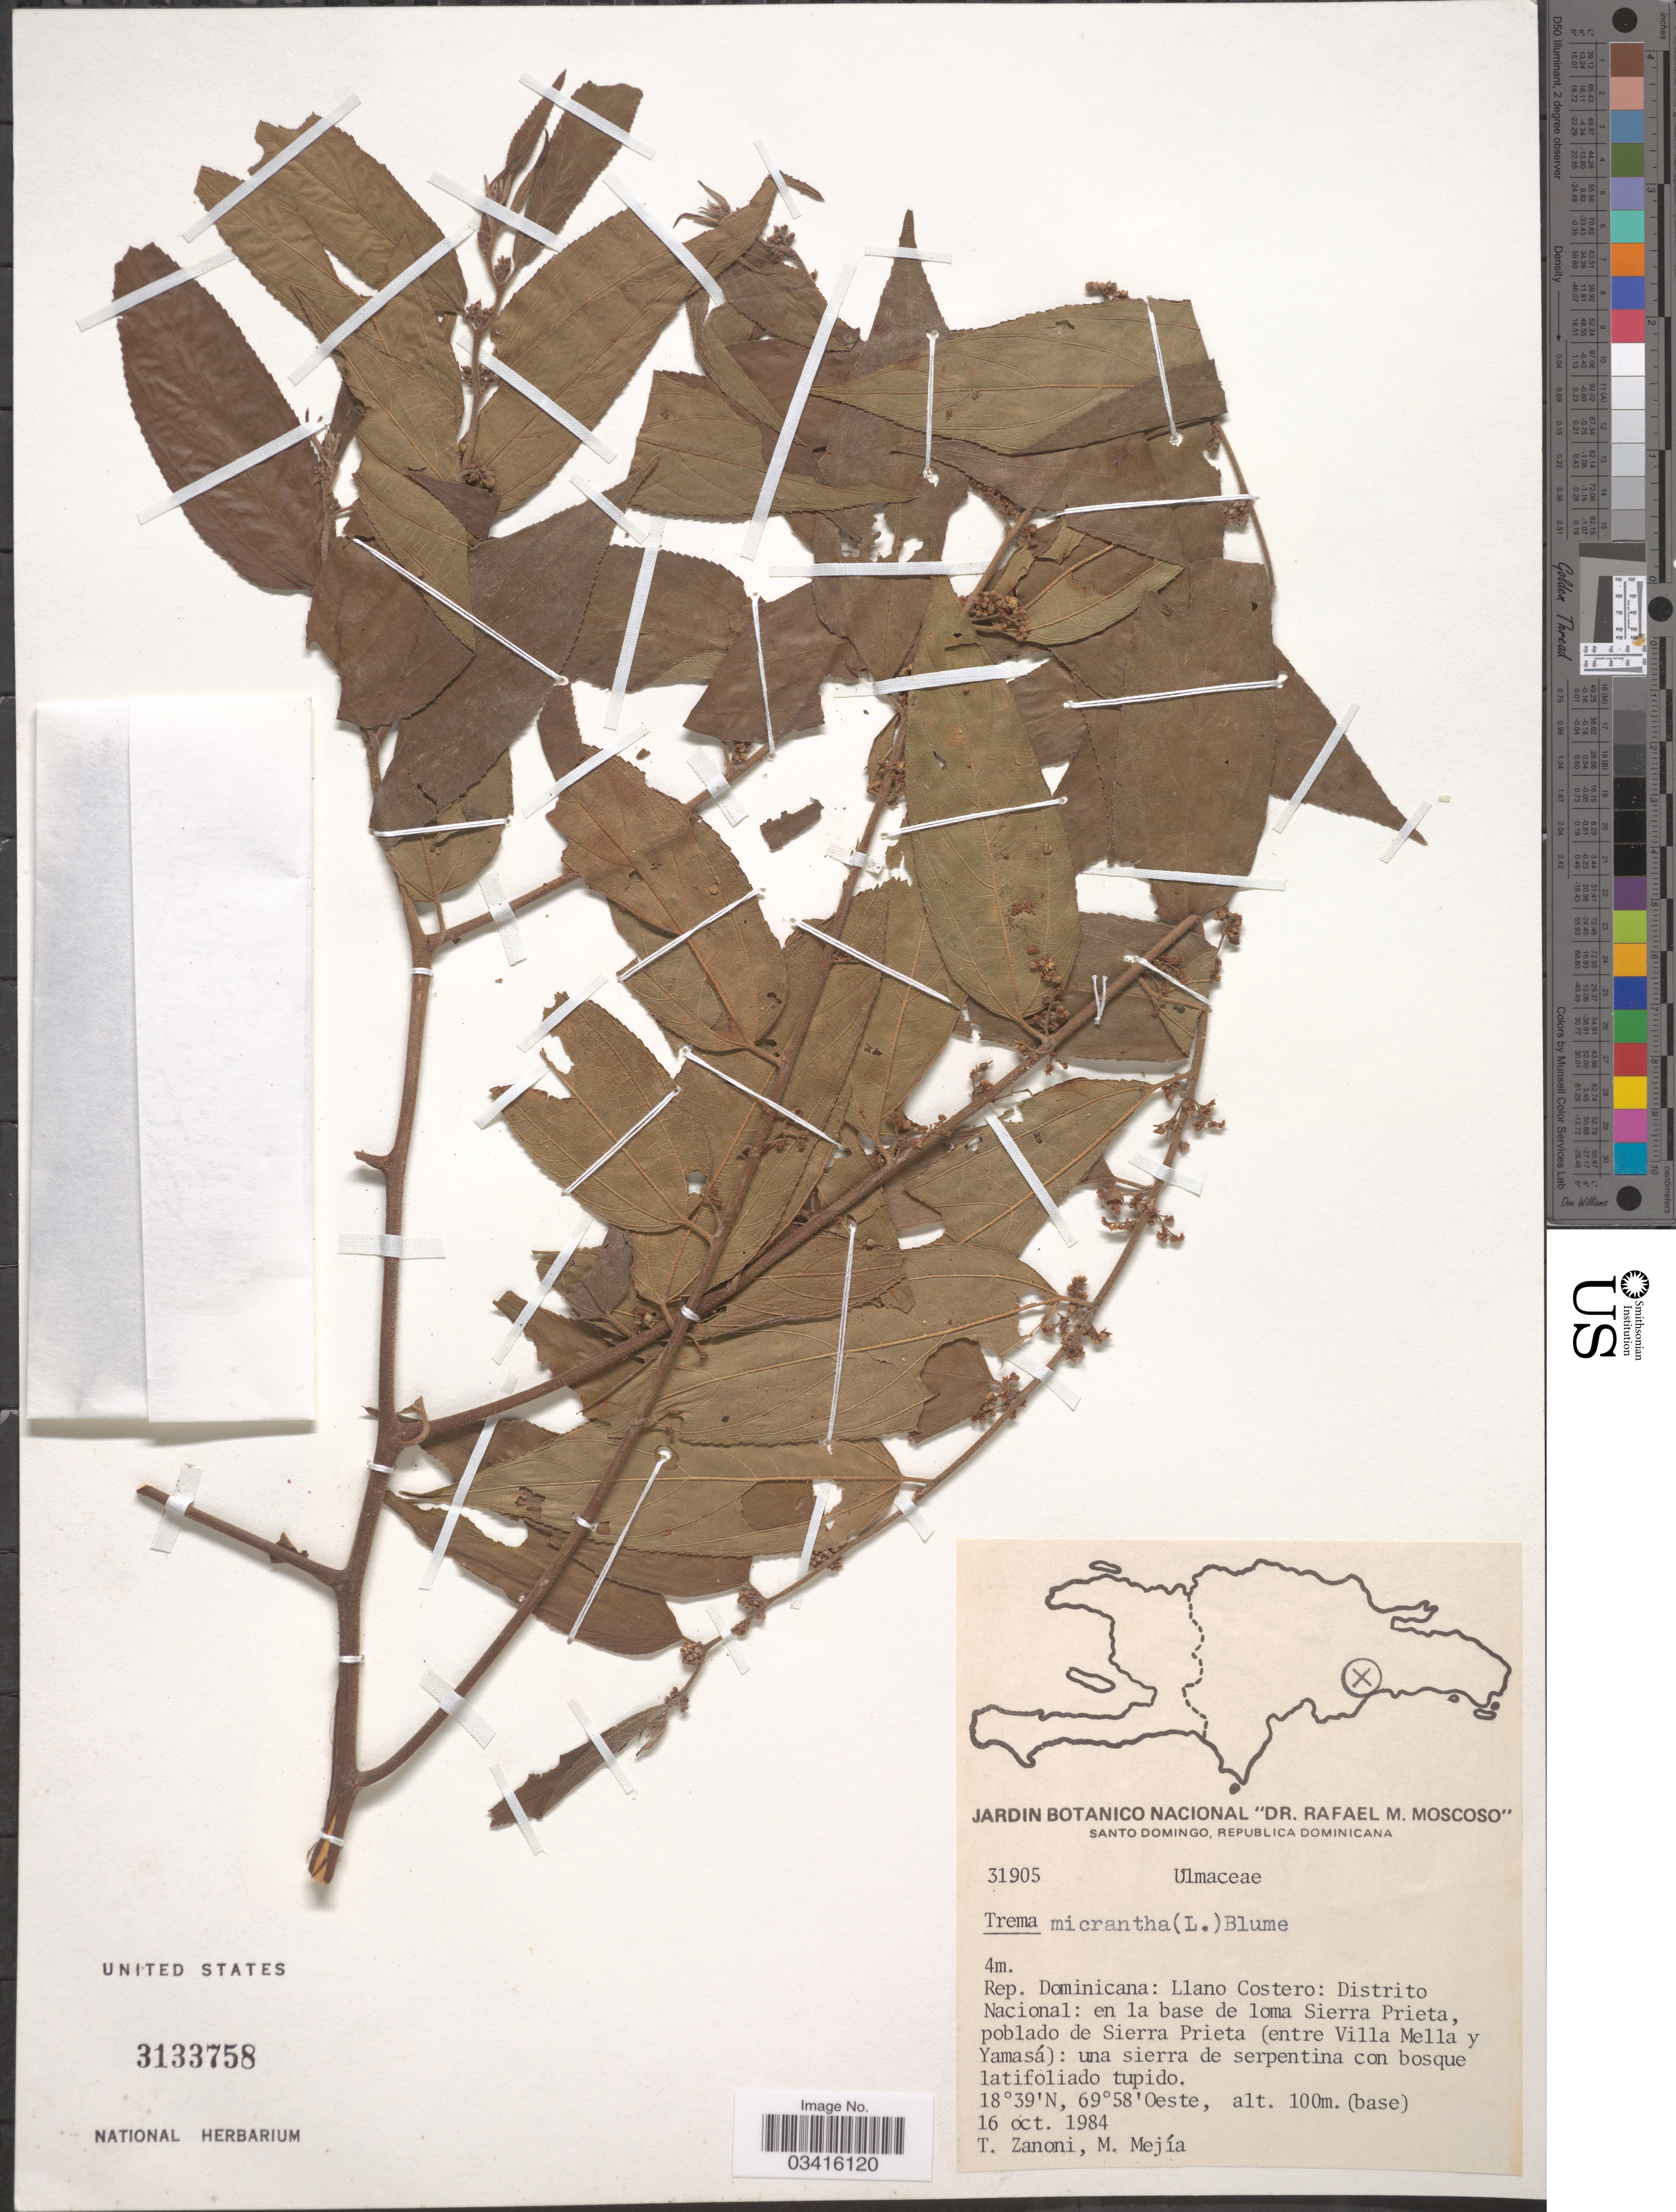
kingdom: Plantae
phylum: Tracheophyta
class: Magnoliopsida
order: Rosales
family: Cannabaceae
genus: Trema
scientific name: Trema lamarckianum x T. micranthum (L.) Blume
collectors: T. Zanoni & M. Mejia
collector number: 31905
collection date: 1984-10-16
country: Dominican Republic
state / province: Distrito Nacional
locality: Llano Costero: en la base de loma Sierra Prieta, poblado de Sierra Prieta (entre Villa Mella y Yamasá).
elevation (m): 100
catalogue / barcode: US 3133758